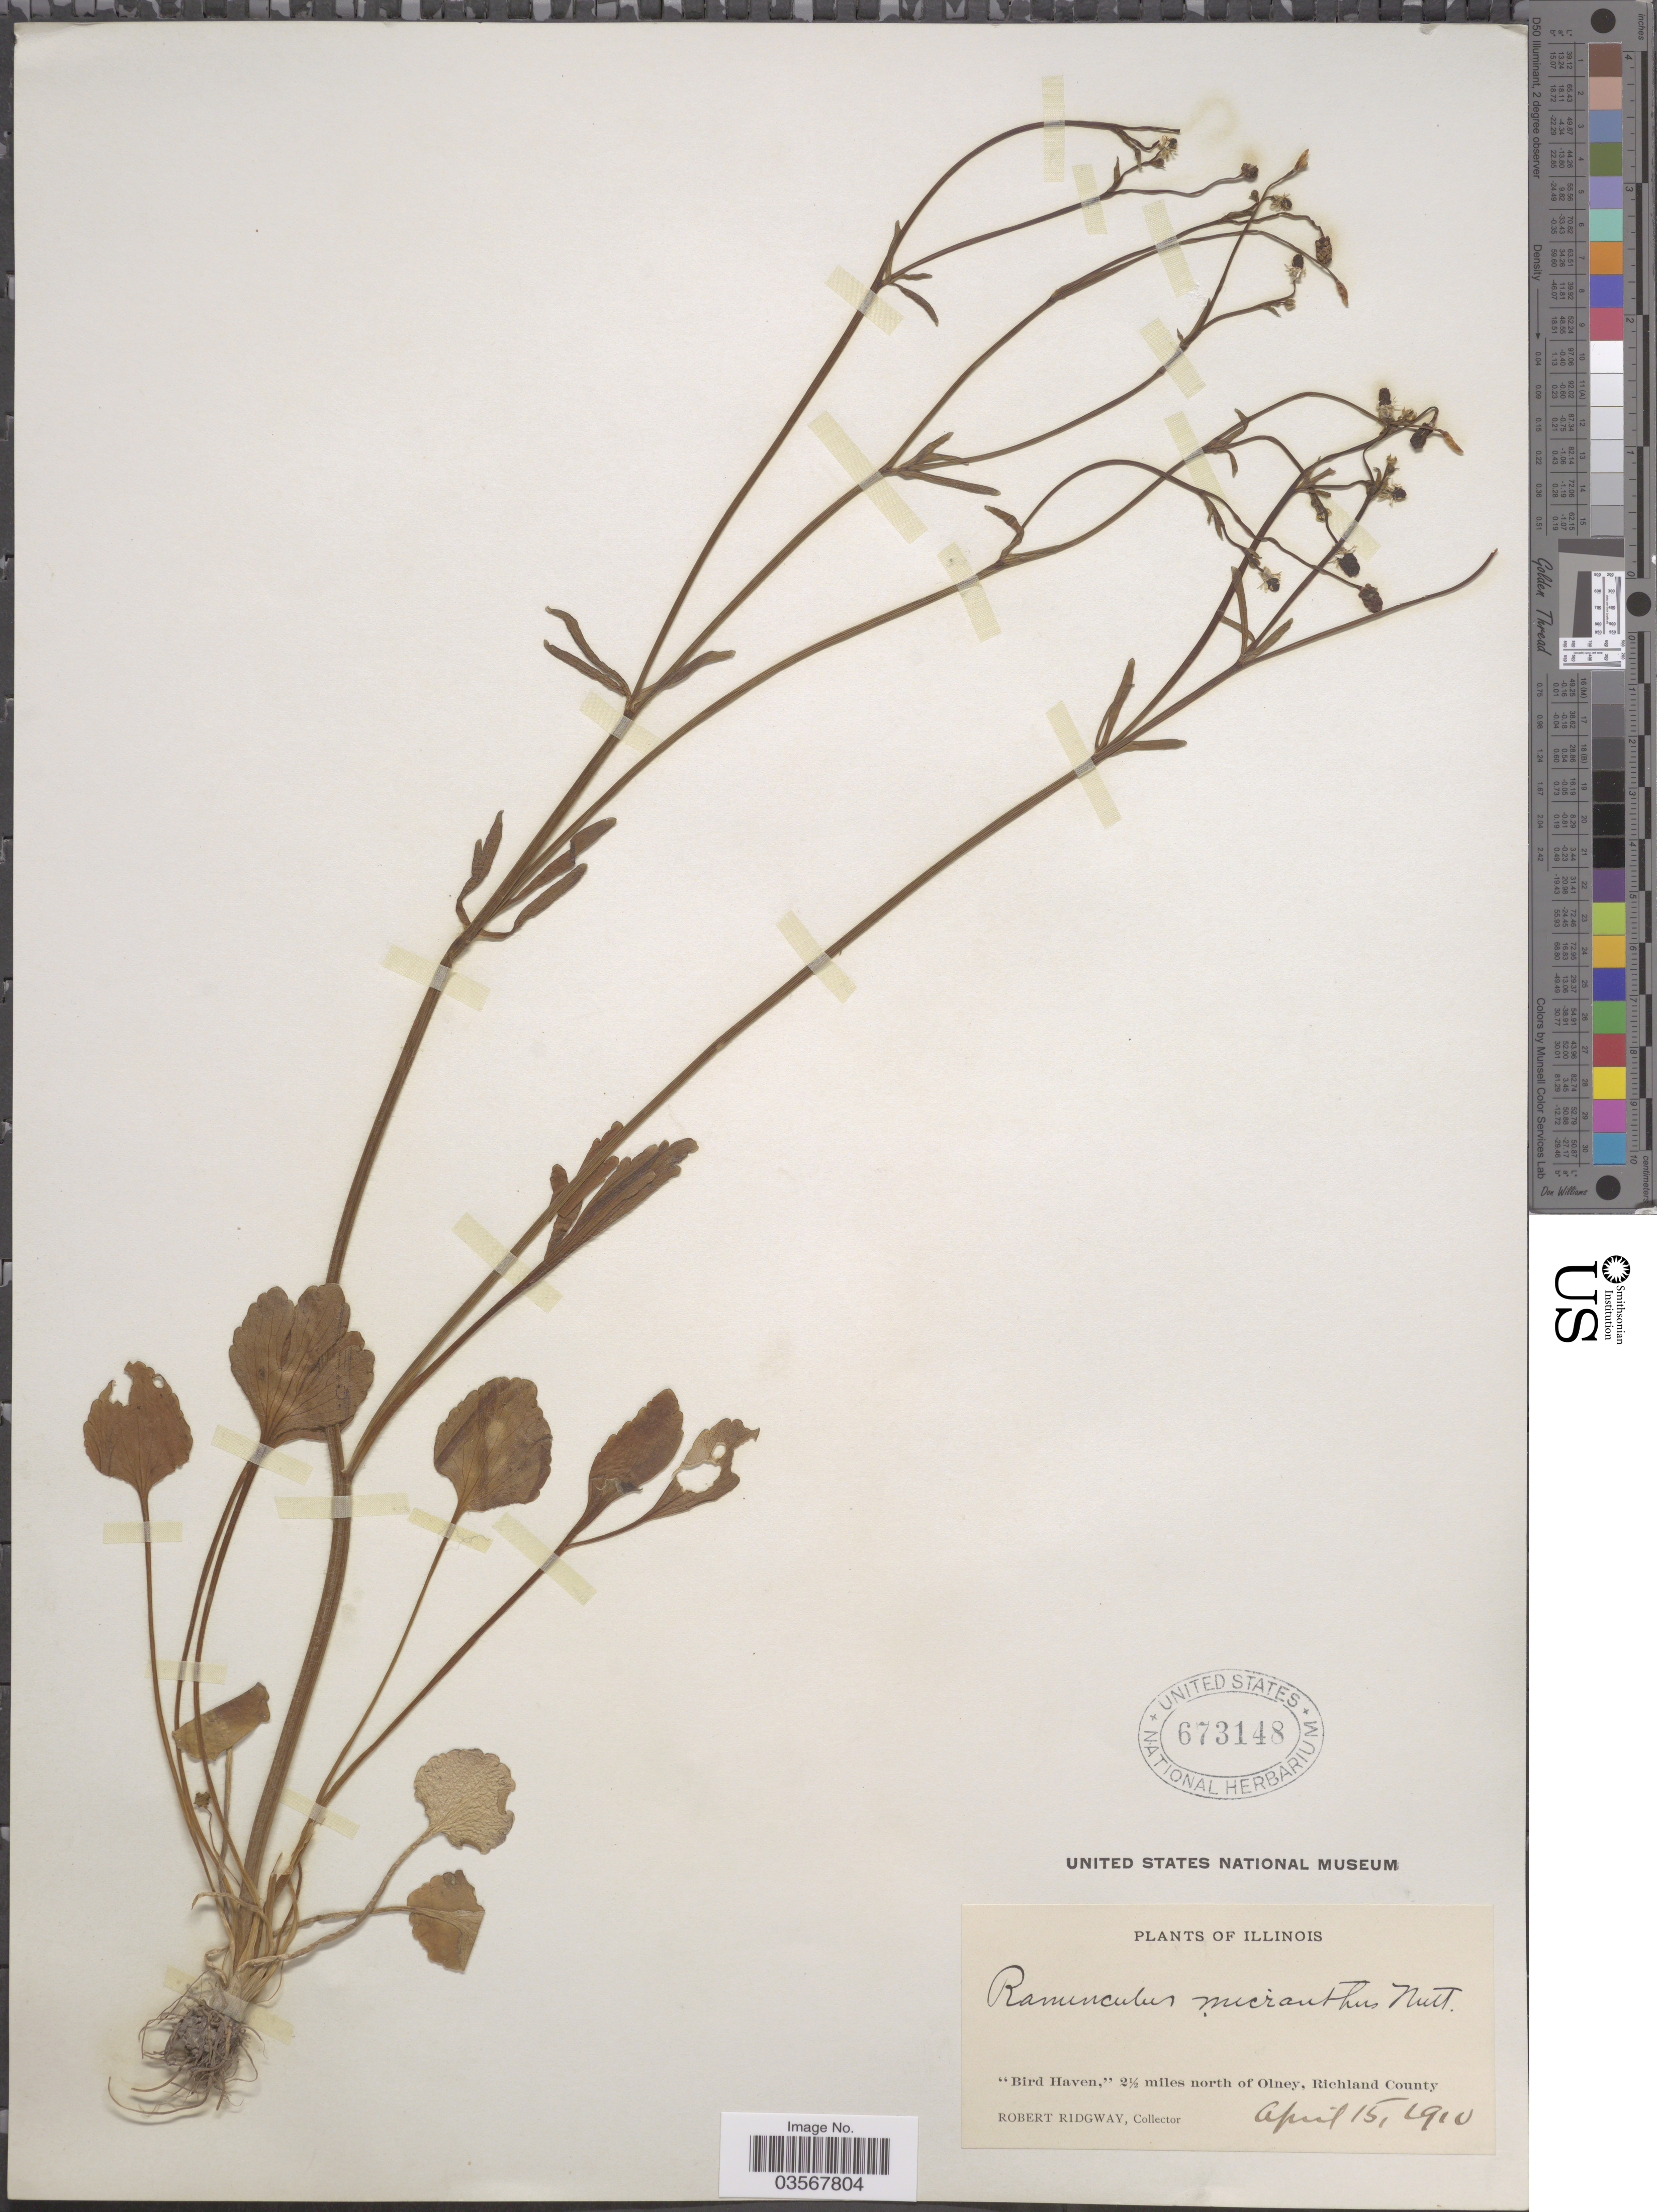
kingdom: Plantae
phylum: Tracheophyta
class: Magnoliopsida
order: Ranunculales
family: Ranunculaceae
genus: Ranunculus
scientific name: Ranunculus micranthus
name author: Nutt.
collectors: R. Ridgway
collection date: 1910-04-15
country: United States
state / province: Illinois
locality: "Bird," 2½ miles north of Olney, Richland County.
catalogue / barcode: US 673148